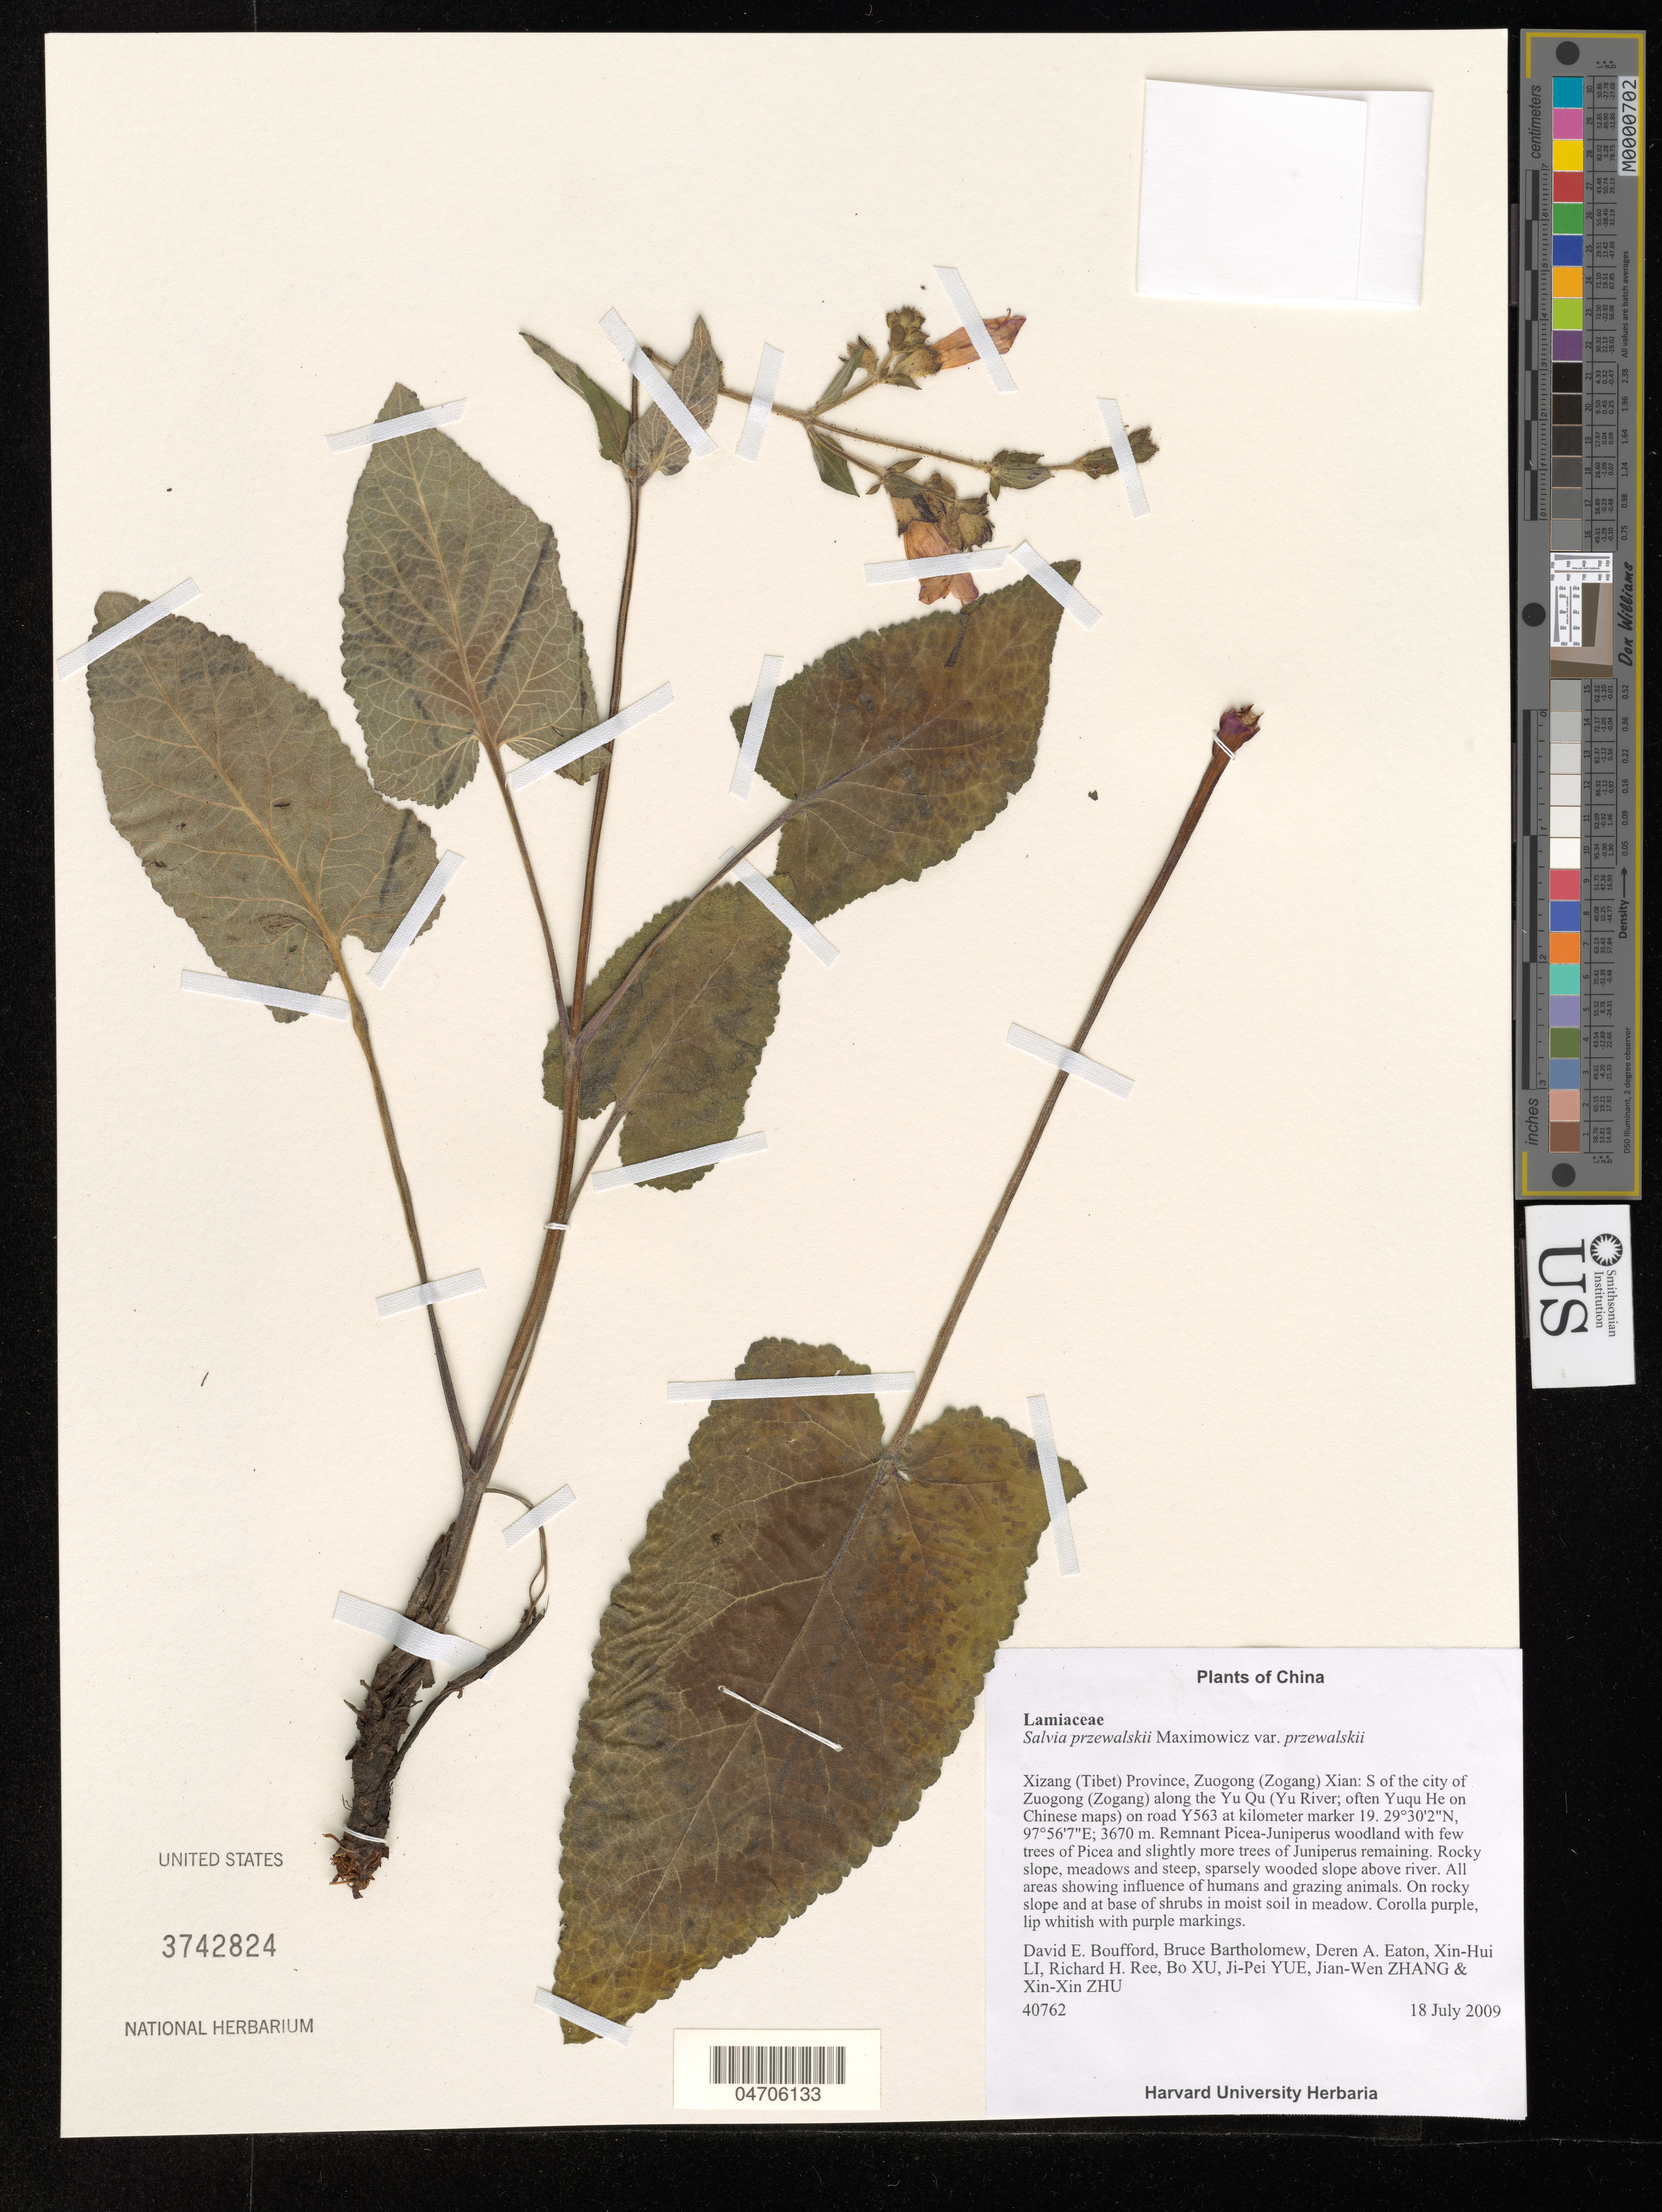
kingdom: Plantae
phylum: Tracheophyta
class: Magnoliopsida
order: Lamiales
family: Lamiaceae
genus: Salvia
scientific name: Salvia przewalskii var. glabrescens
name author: Stibal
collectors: D. E. Boufford, B. Bartholomew, D. Eaton, X. Li & et al.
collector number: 40762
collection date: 2009-07-18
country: China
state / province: Xizang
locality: (Tibet), Zuogong (Zogang) Xian: S of the city of Zuogong (Zogang) along the Yu Qu (Yu River; often Yuqu He on Chinese maps) on road Y563 at kilometer marker.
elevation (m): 3670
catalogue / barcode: US 3742824